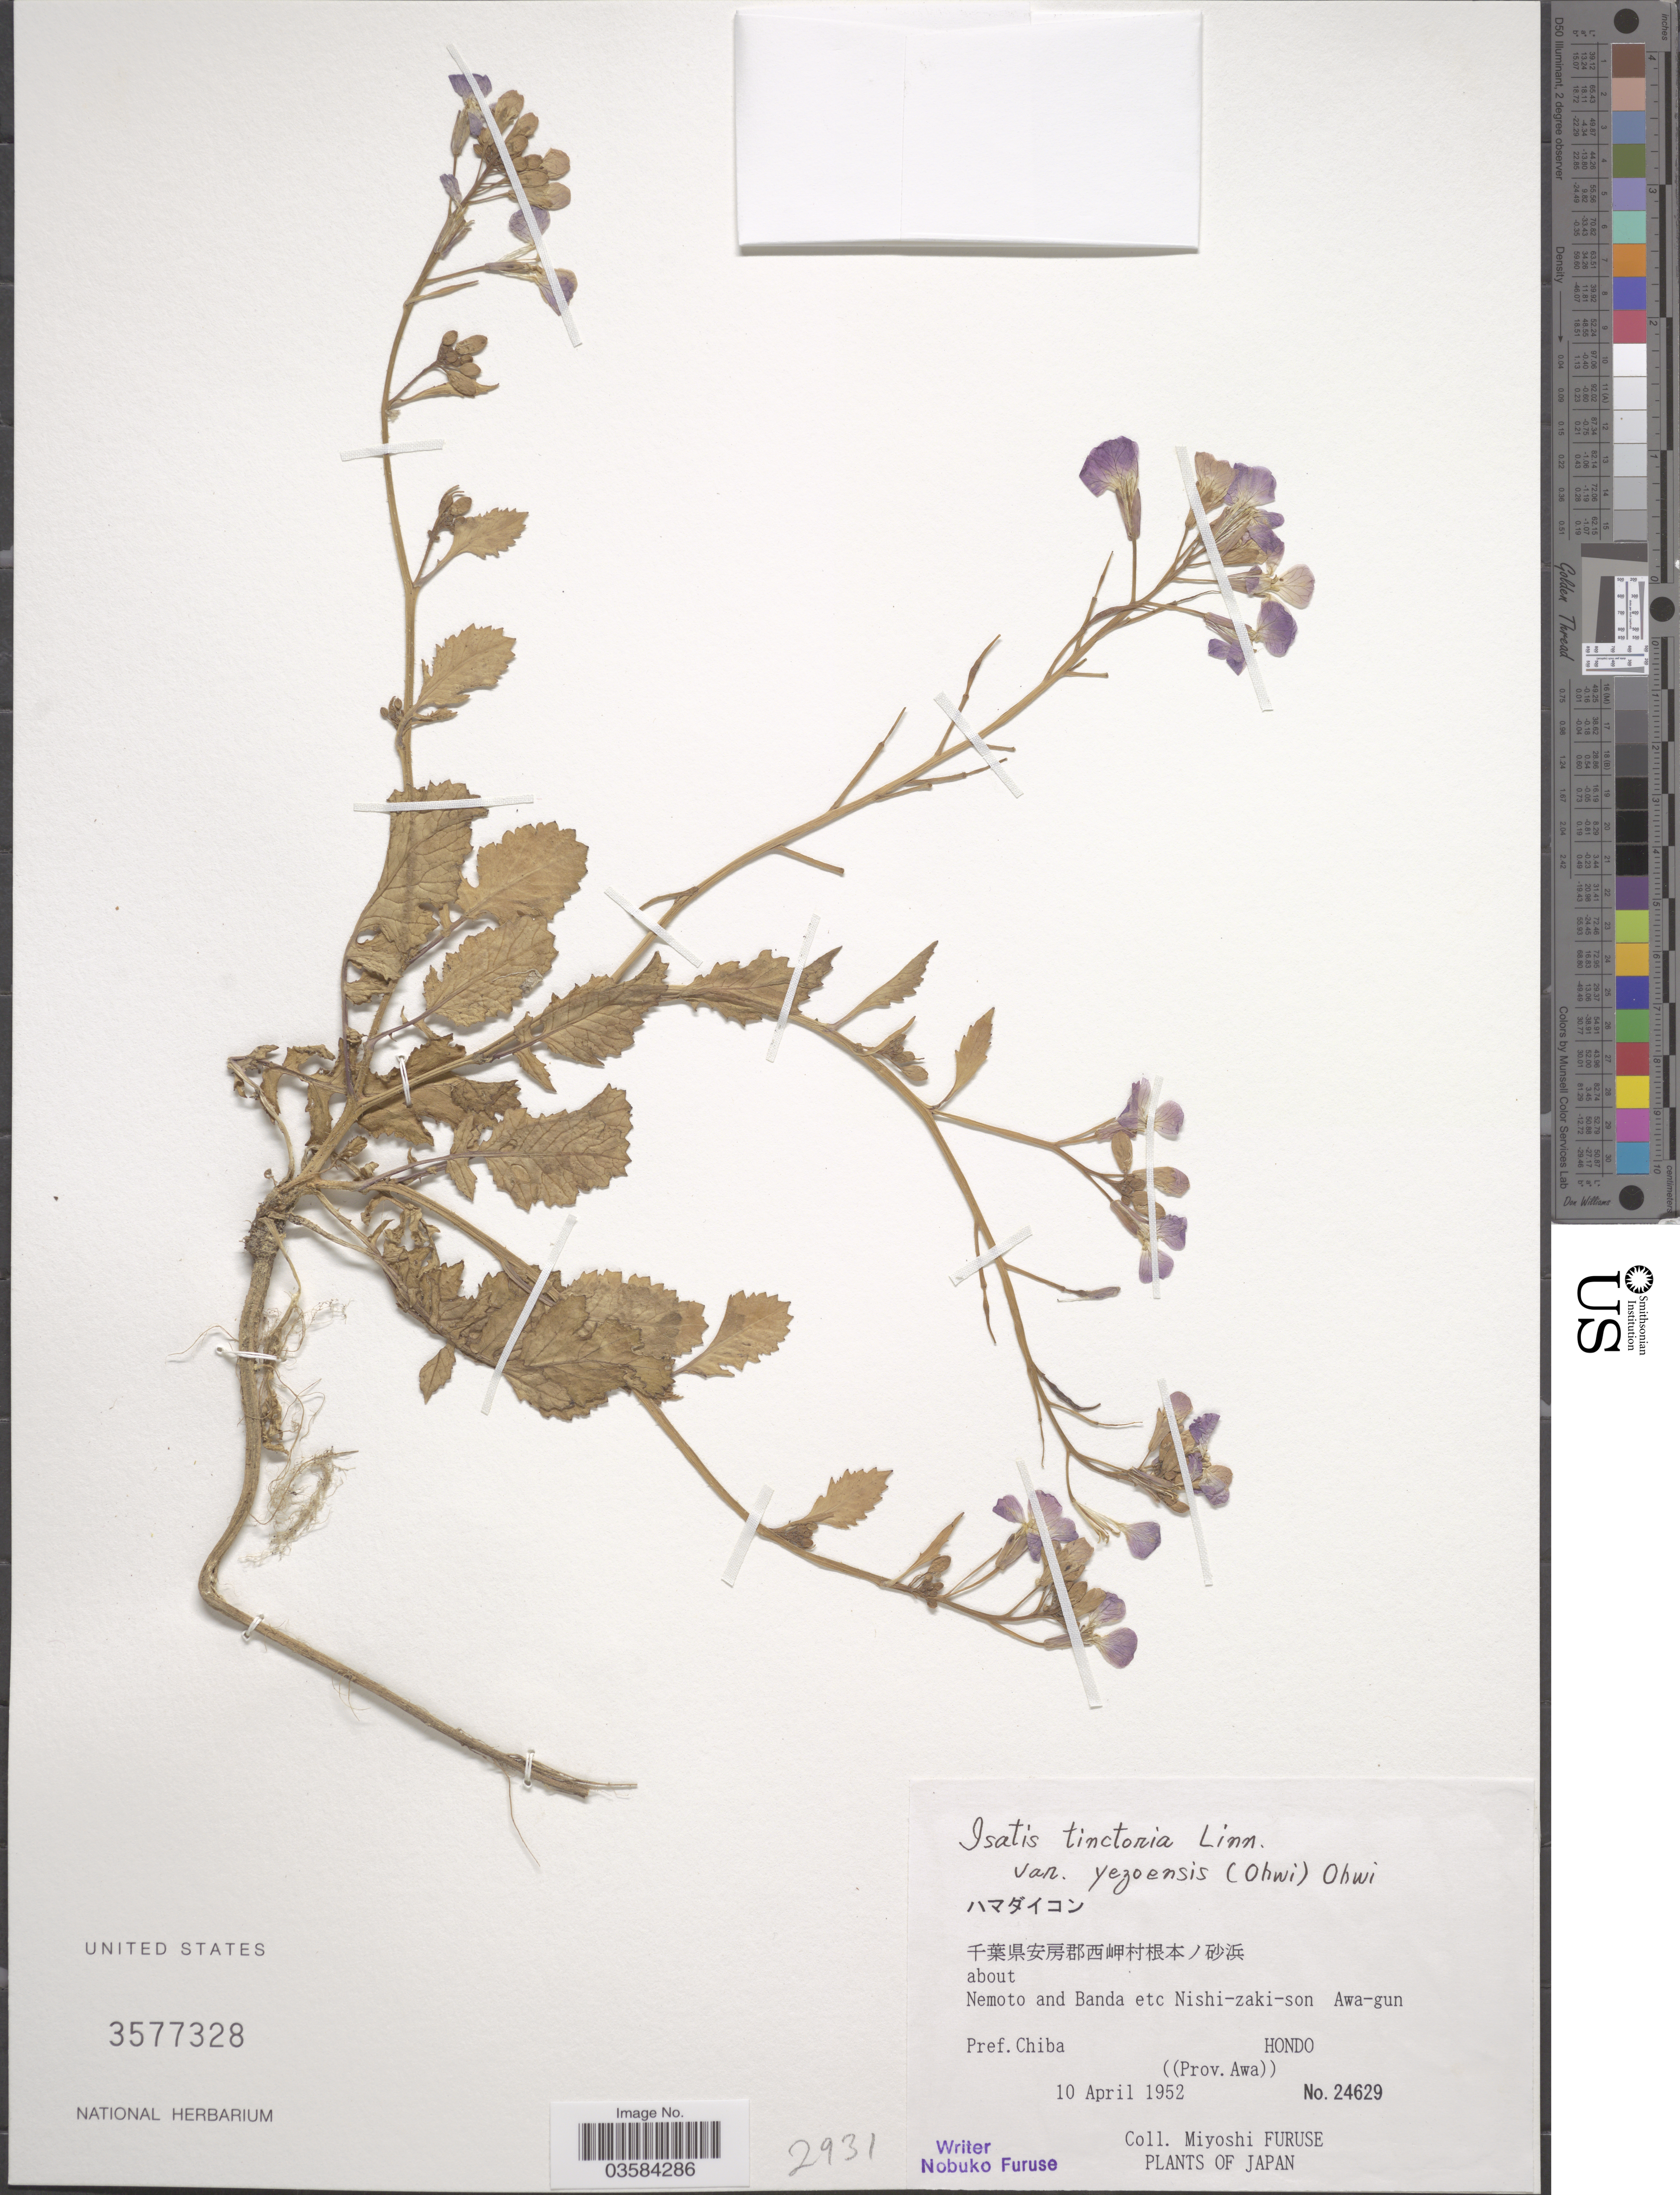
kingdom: Plantae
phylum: Tracheophyta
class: Magnoliopsida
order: Brassicales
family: Brassicaceae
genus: Isatis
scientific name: Isatis tinctoria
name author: L.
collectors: M. Furuse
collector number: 24629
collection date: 1952-04-10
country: Japan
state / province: Tiba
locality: X. About Nemoto and Banda etc Nishi-zaki-son Awa-gun. Pref. Chiba. Hondo (Prov. Awa).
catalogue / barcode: US 3577328